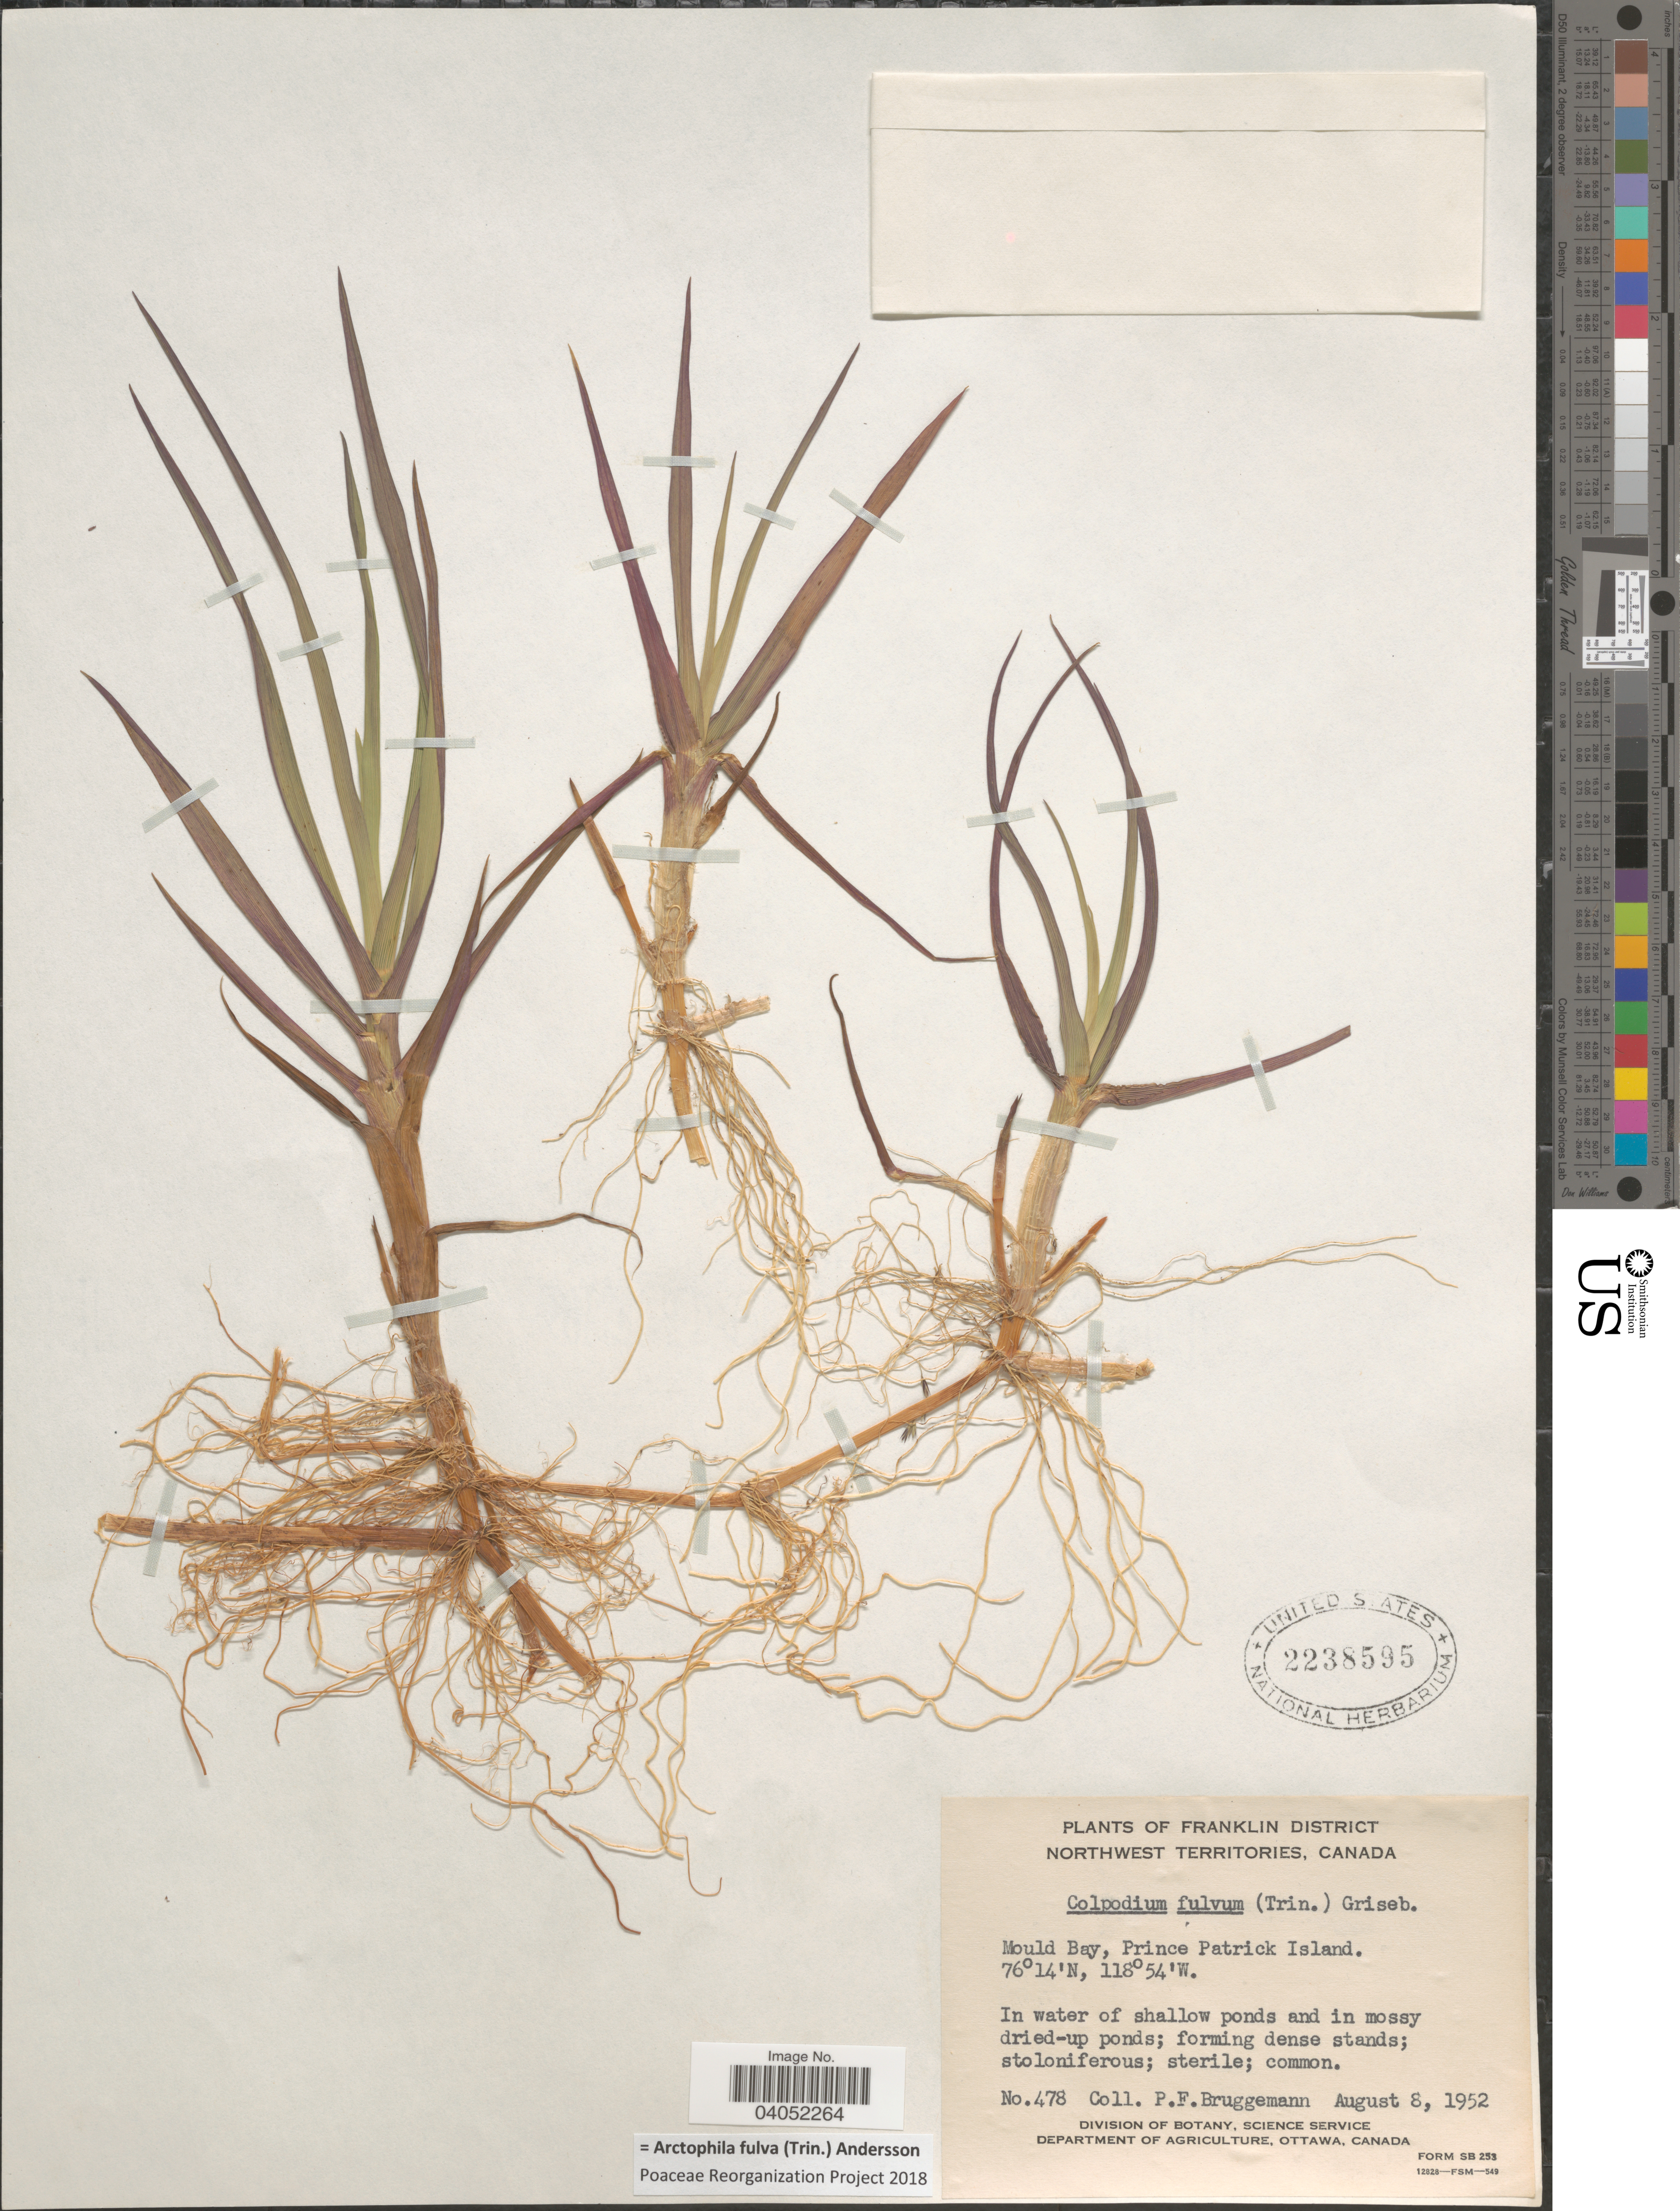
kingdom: Plantae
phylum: Tracheophyta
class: Liliopsida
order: Poales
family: Poaceae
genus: Arctophila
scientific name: Arctophila fulva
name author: (Trin.) Andersson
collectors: P. Bruggemann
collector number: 478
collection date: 1952-08-08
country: Canada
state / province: Northwest Territories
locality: Franklin District. Mould Bay, Prince Patrick Island.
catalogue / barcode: US 2238595